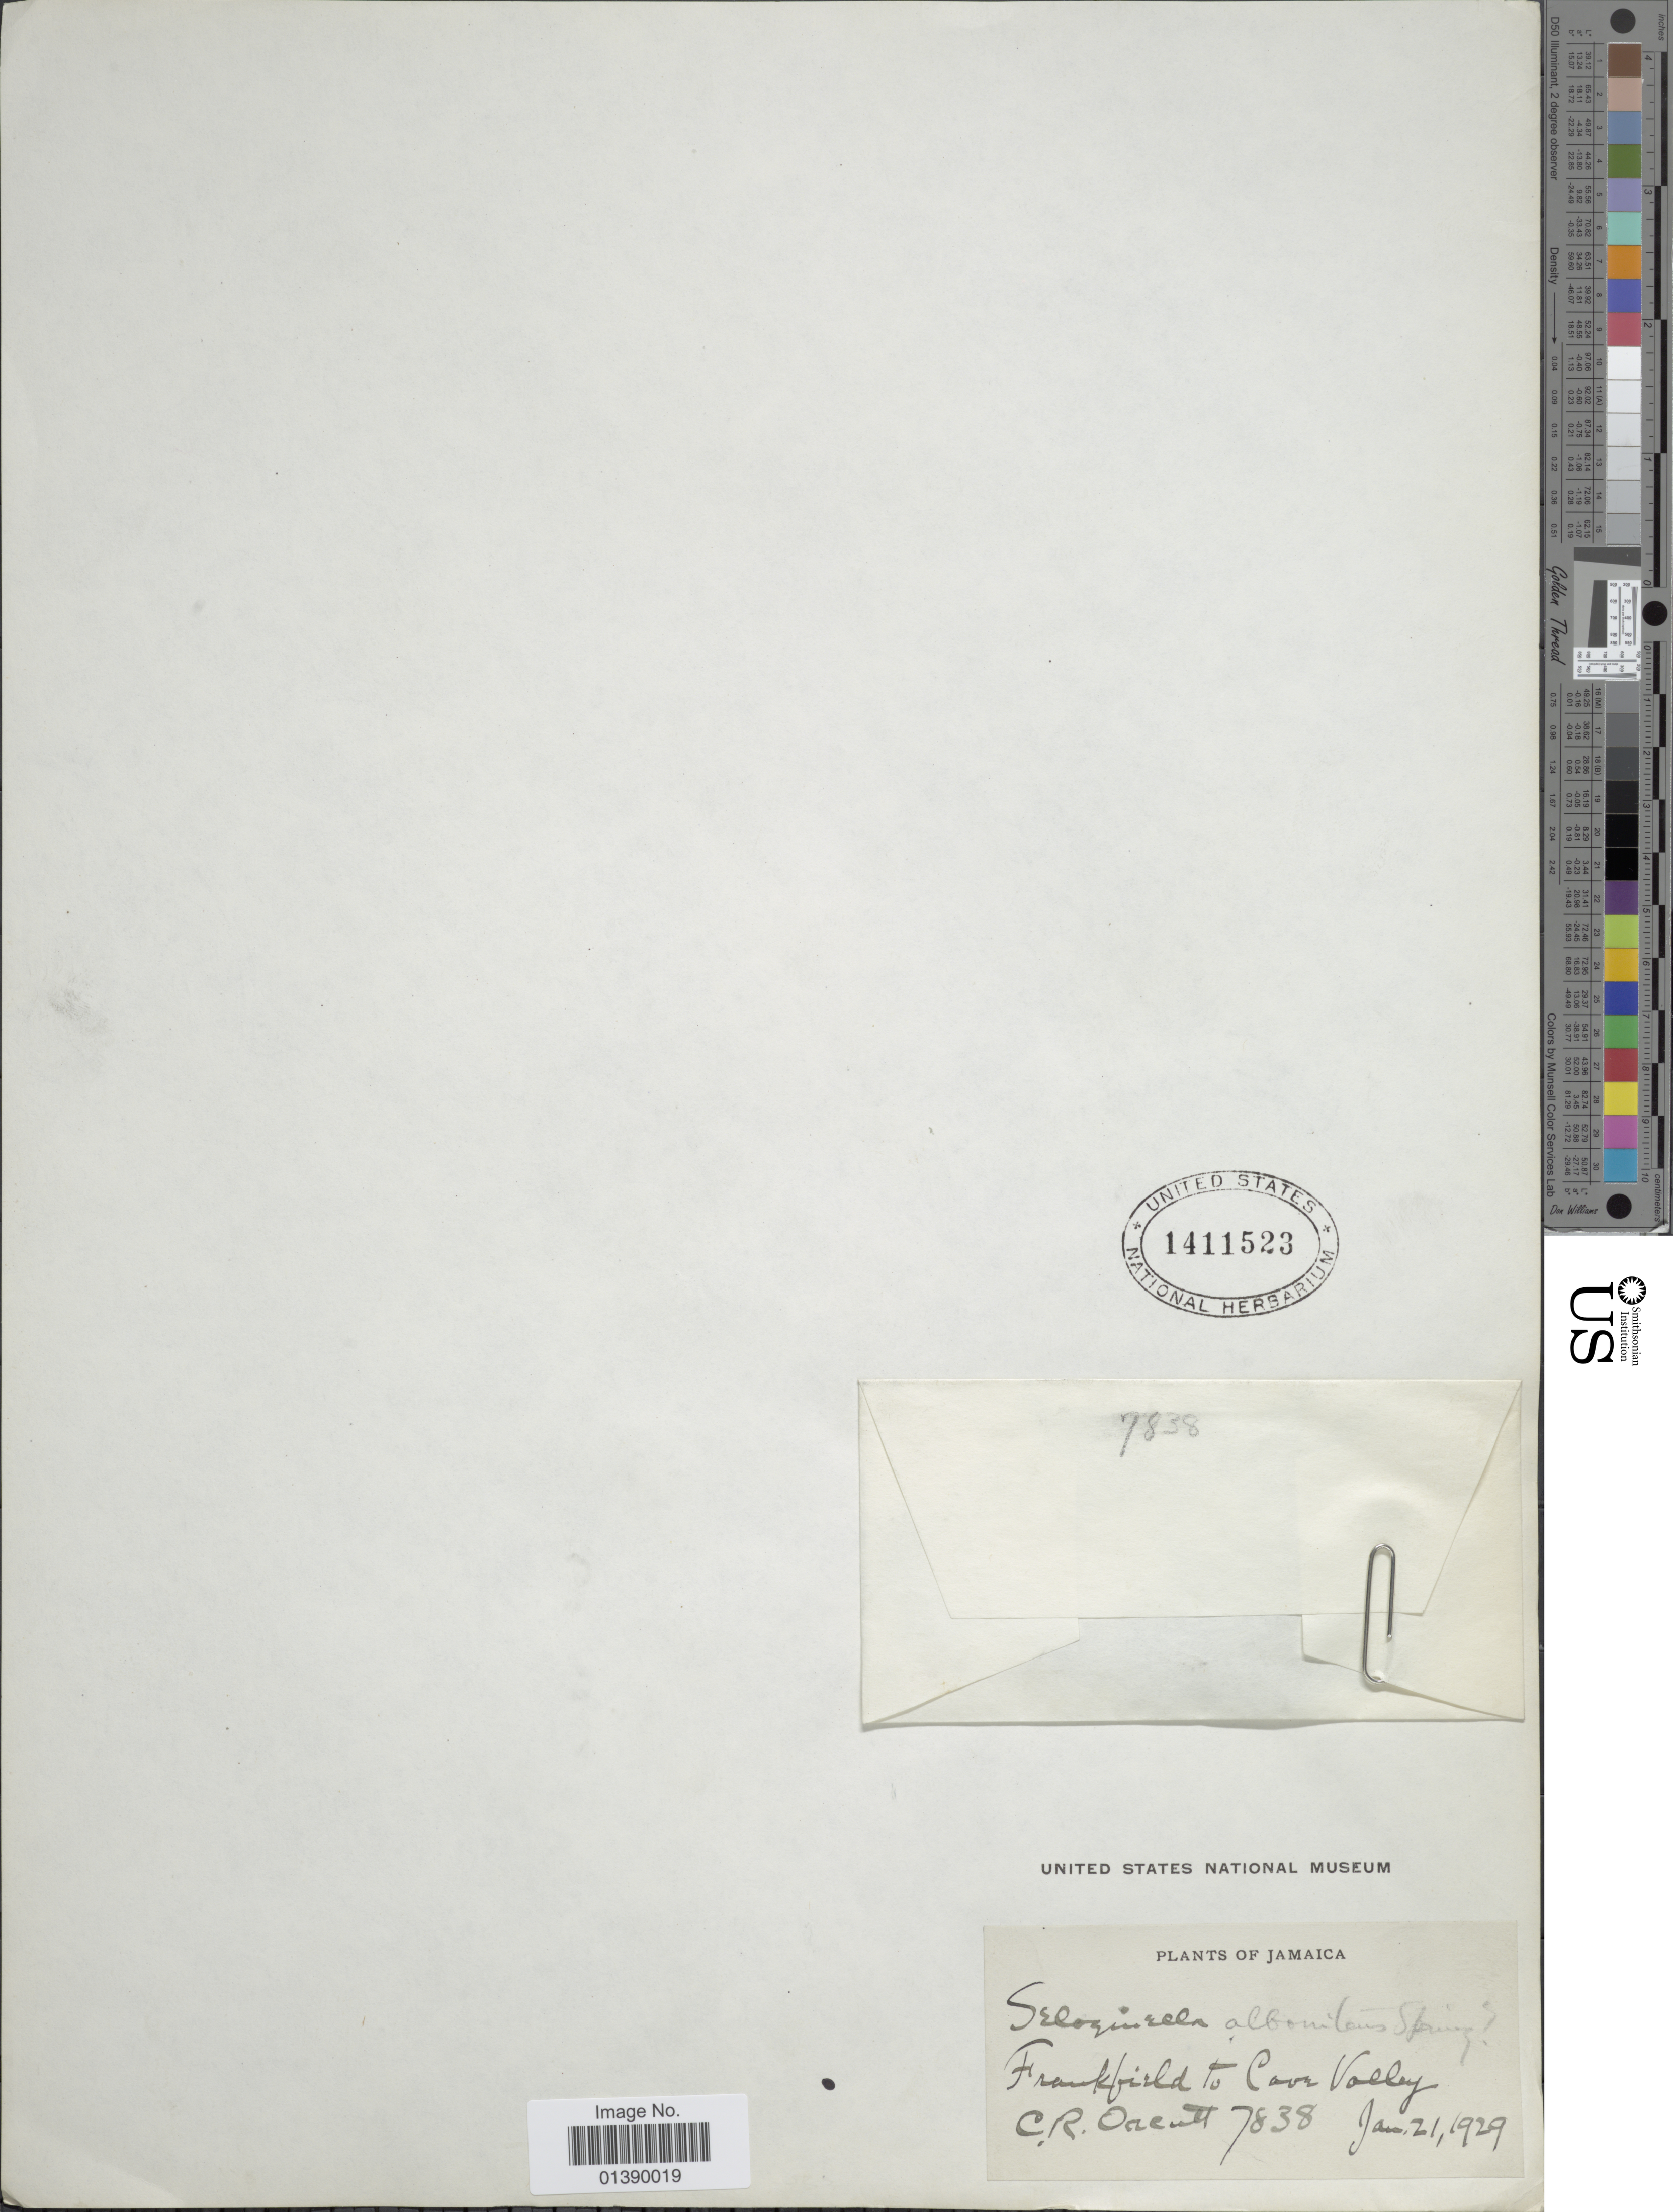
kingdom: Plantae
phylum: Tracheophyta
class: Lycopodiopsida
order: Selaginellales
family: Selaginellaceae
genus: Selaginella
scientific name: Selaginella tenella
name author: (P. Beauv.) Spring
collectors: C. R. Orcutt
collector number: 7838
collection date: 1929-01-21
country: Jamaica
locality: Frankfield to Cave Valley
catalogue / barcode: US 1411523